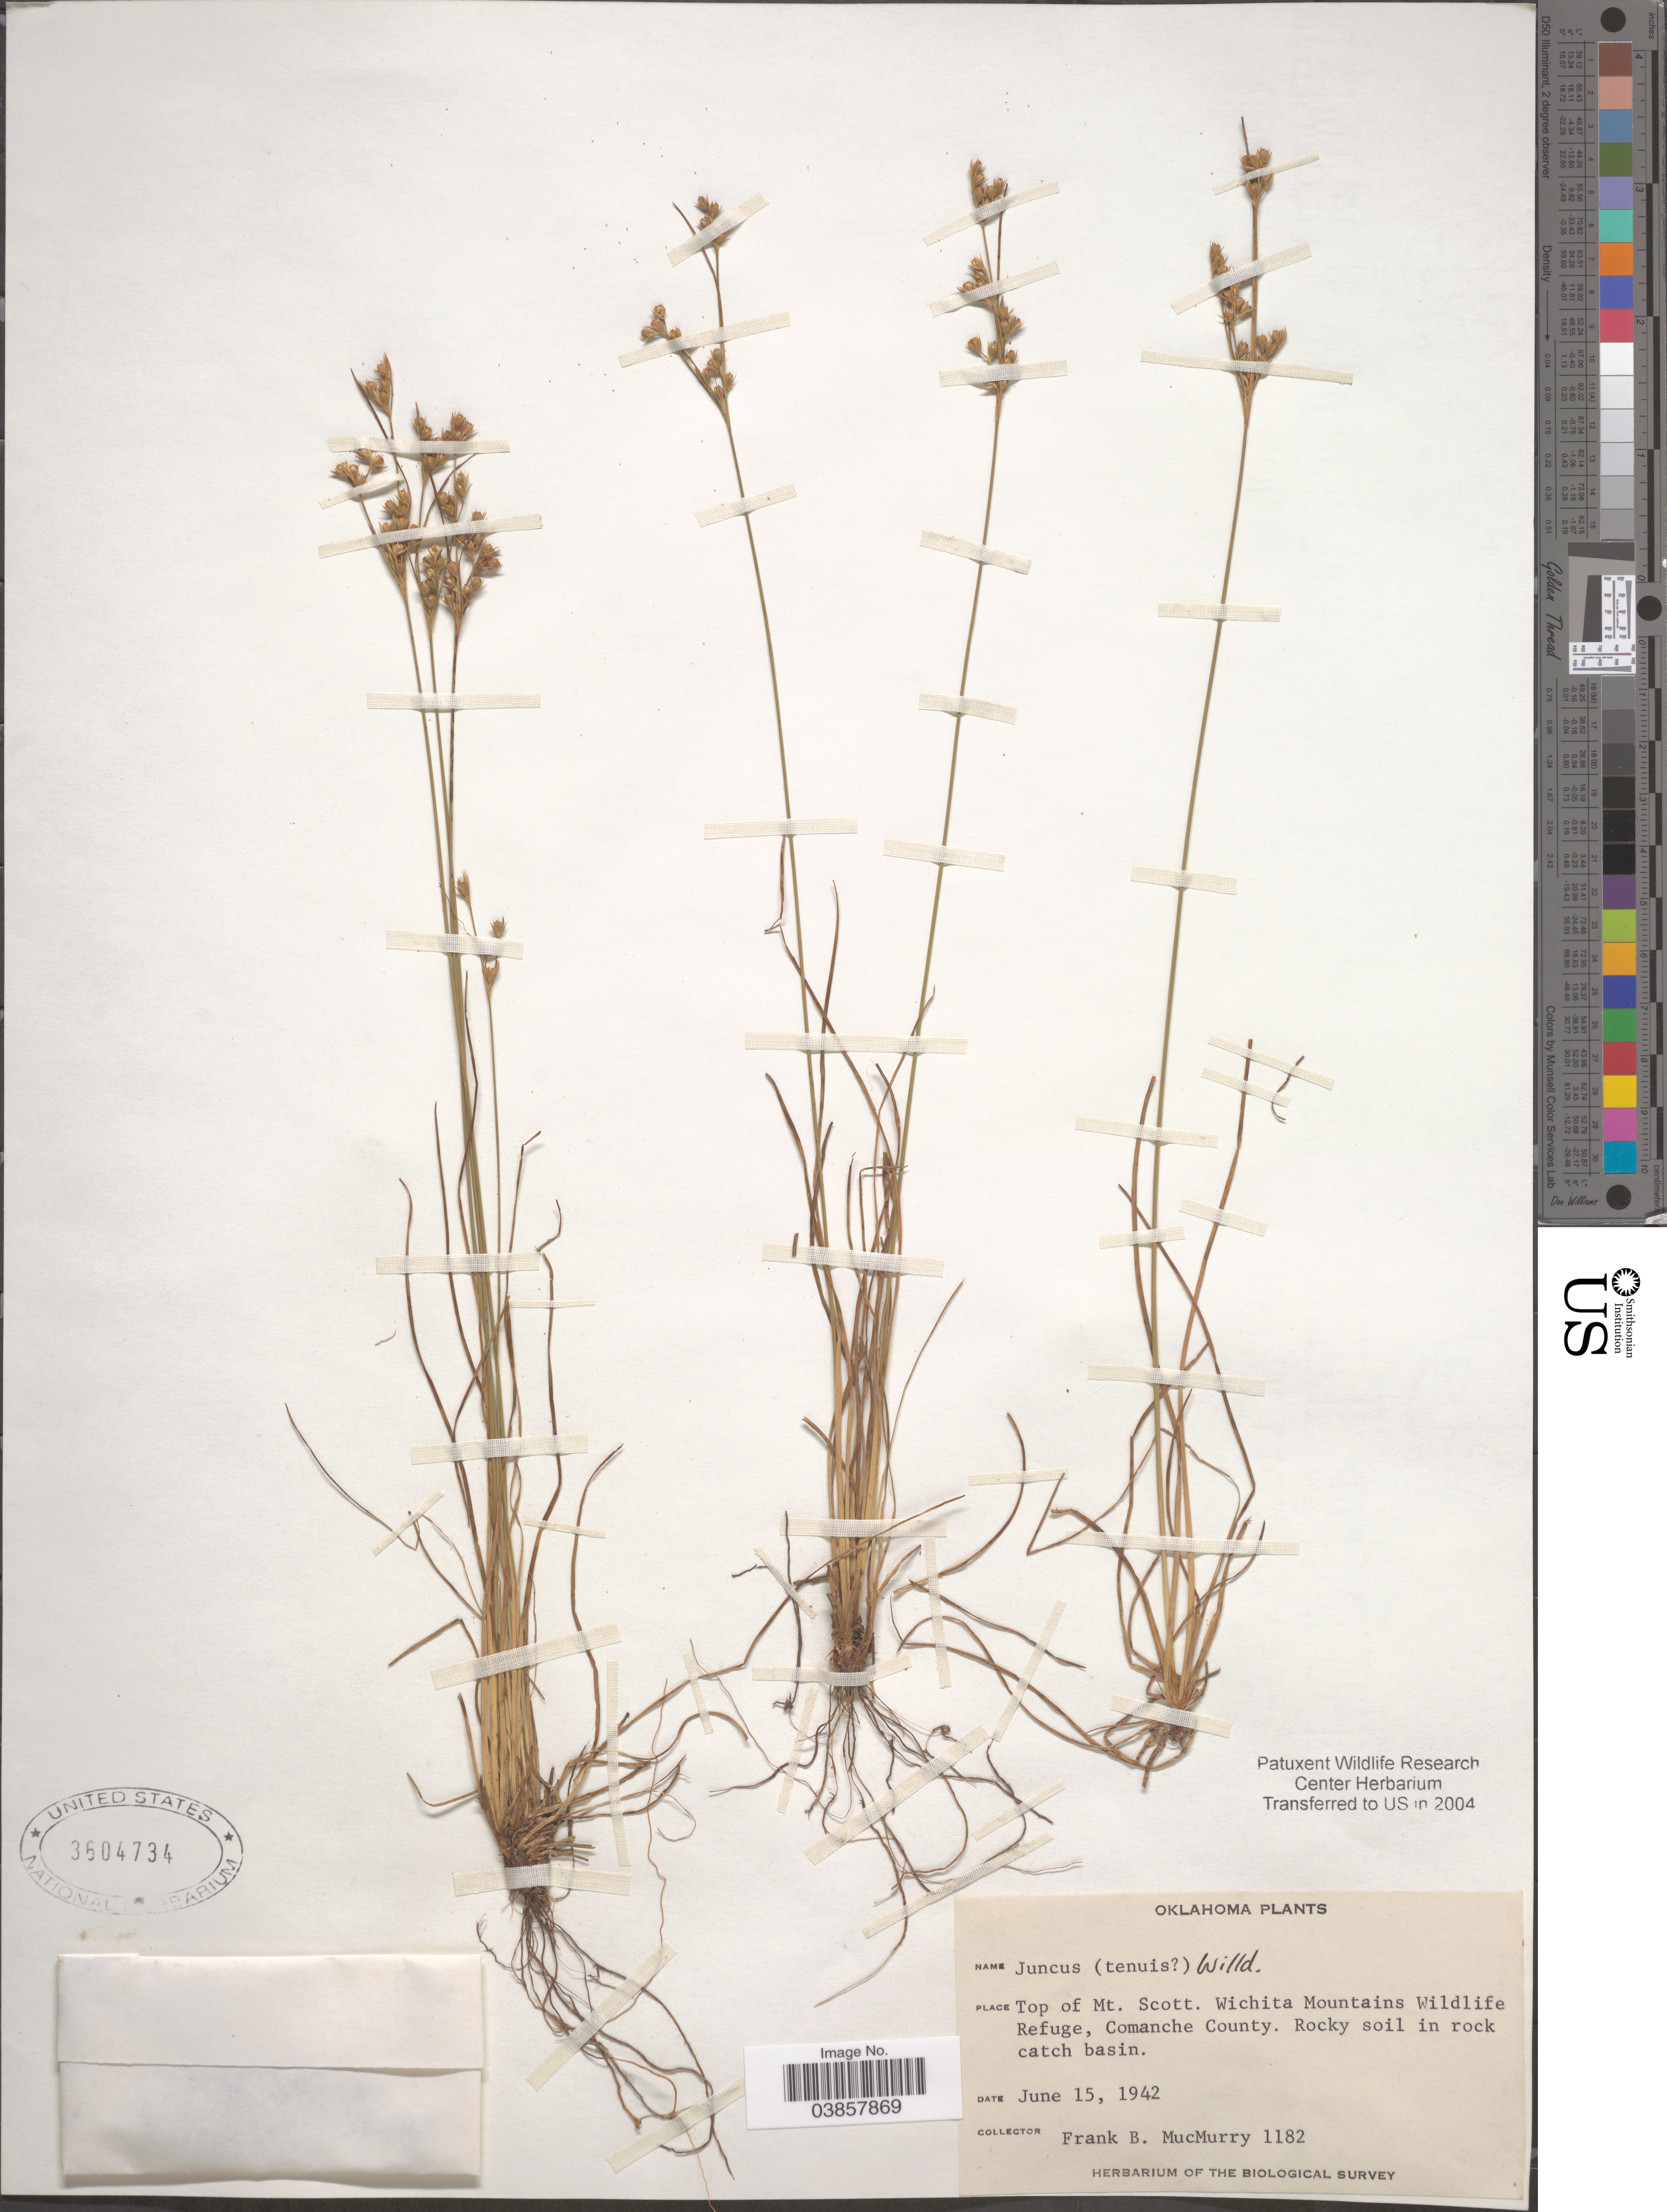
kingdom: Plantae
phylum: Tracheophyta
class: Liliopsida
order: Poales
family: Juncaceae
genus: Juncus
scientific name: Juncus tenuis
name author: Willd.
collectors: F. MucMurry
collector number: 1182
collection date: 1942-06-15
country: United States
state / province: Oklahoma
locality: Top of Mt. Scott. Wichita Mountains Wildlife Refuge, Comanche County.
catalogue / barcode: US 3604734